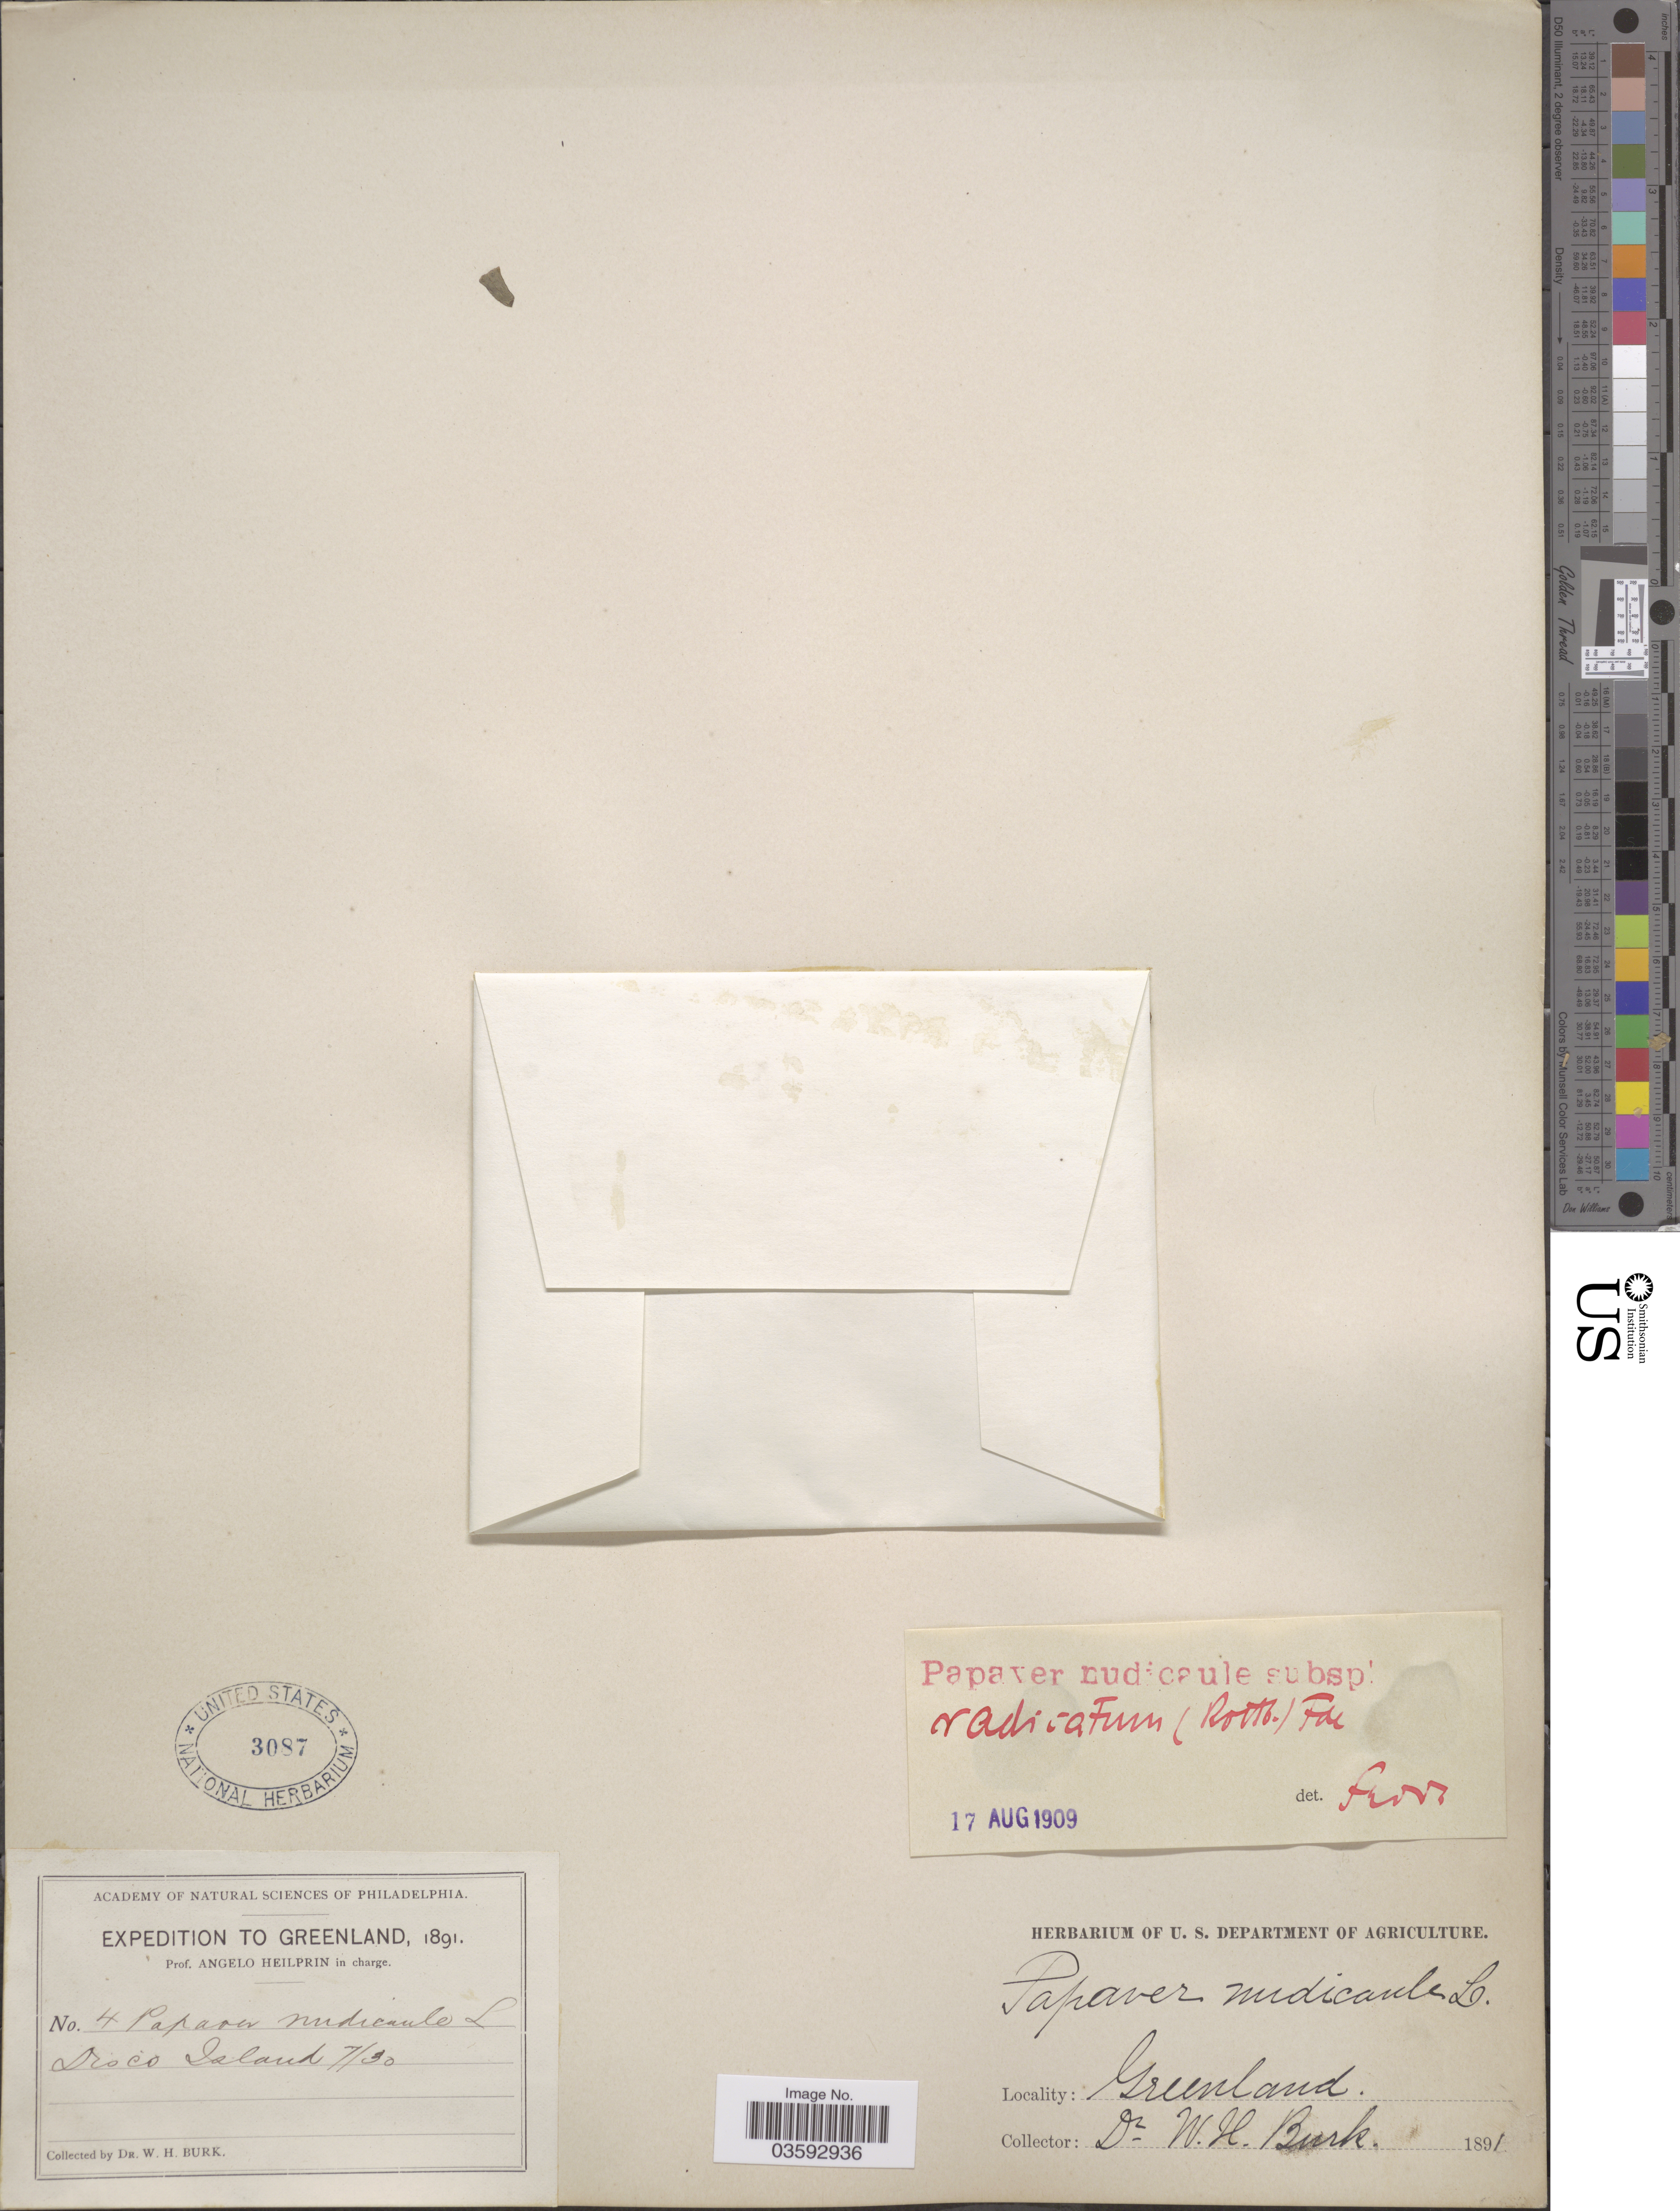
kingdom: Plantae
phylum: Tracheophyta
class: Magnoliopsida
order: Ranunculales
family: Papaveraceae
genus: Papaver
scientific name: Papaver nudicaule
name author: L.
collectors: W. Burk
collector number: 4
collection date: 1891-07-30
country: Greenland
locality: Greenland. Disco Island.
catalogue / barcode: US 3087